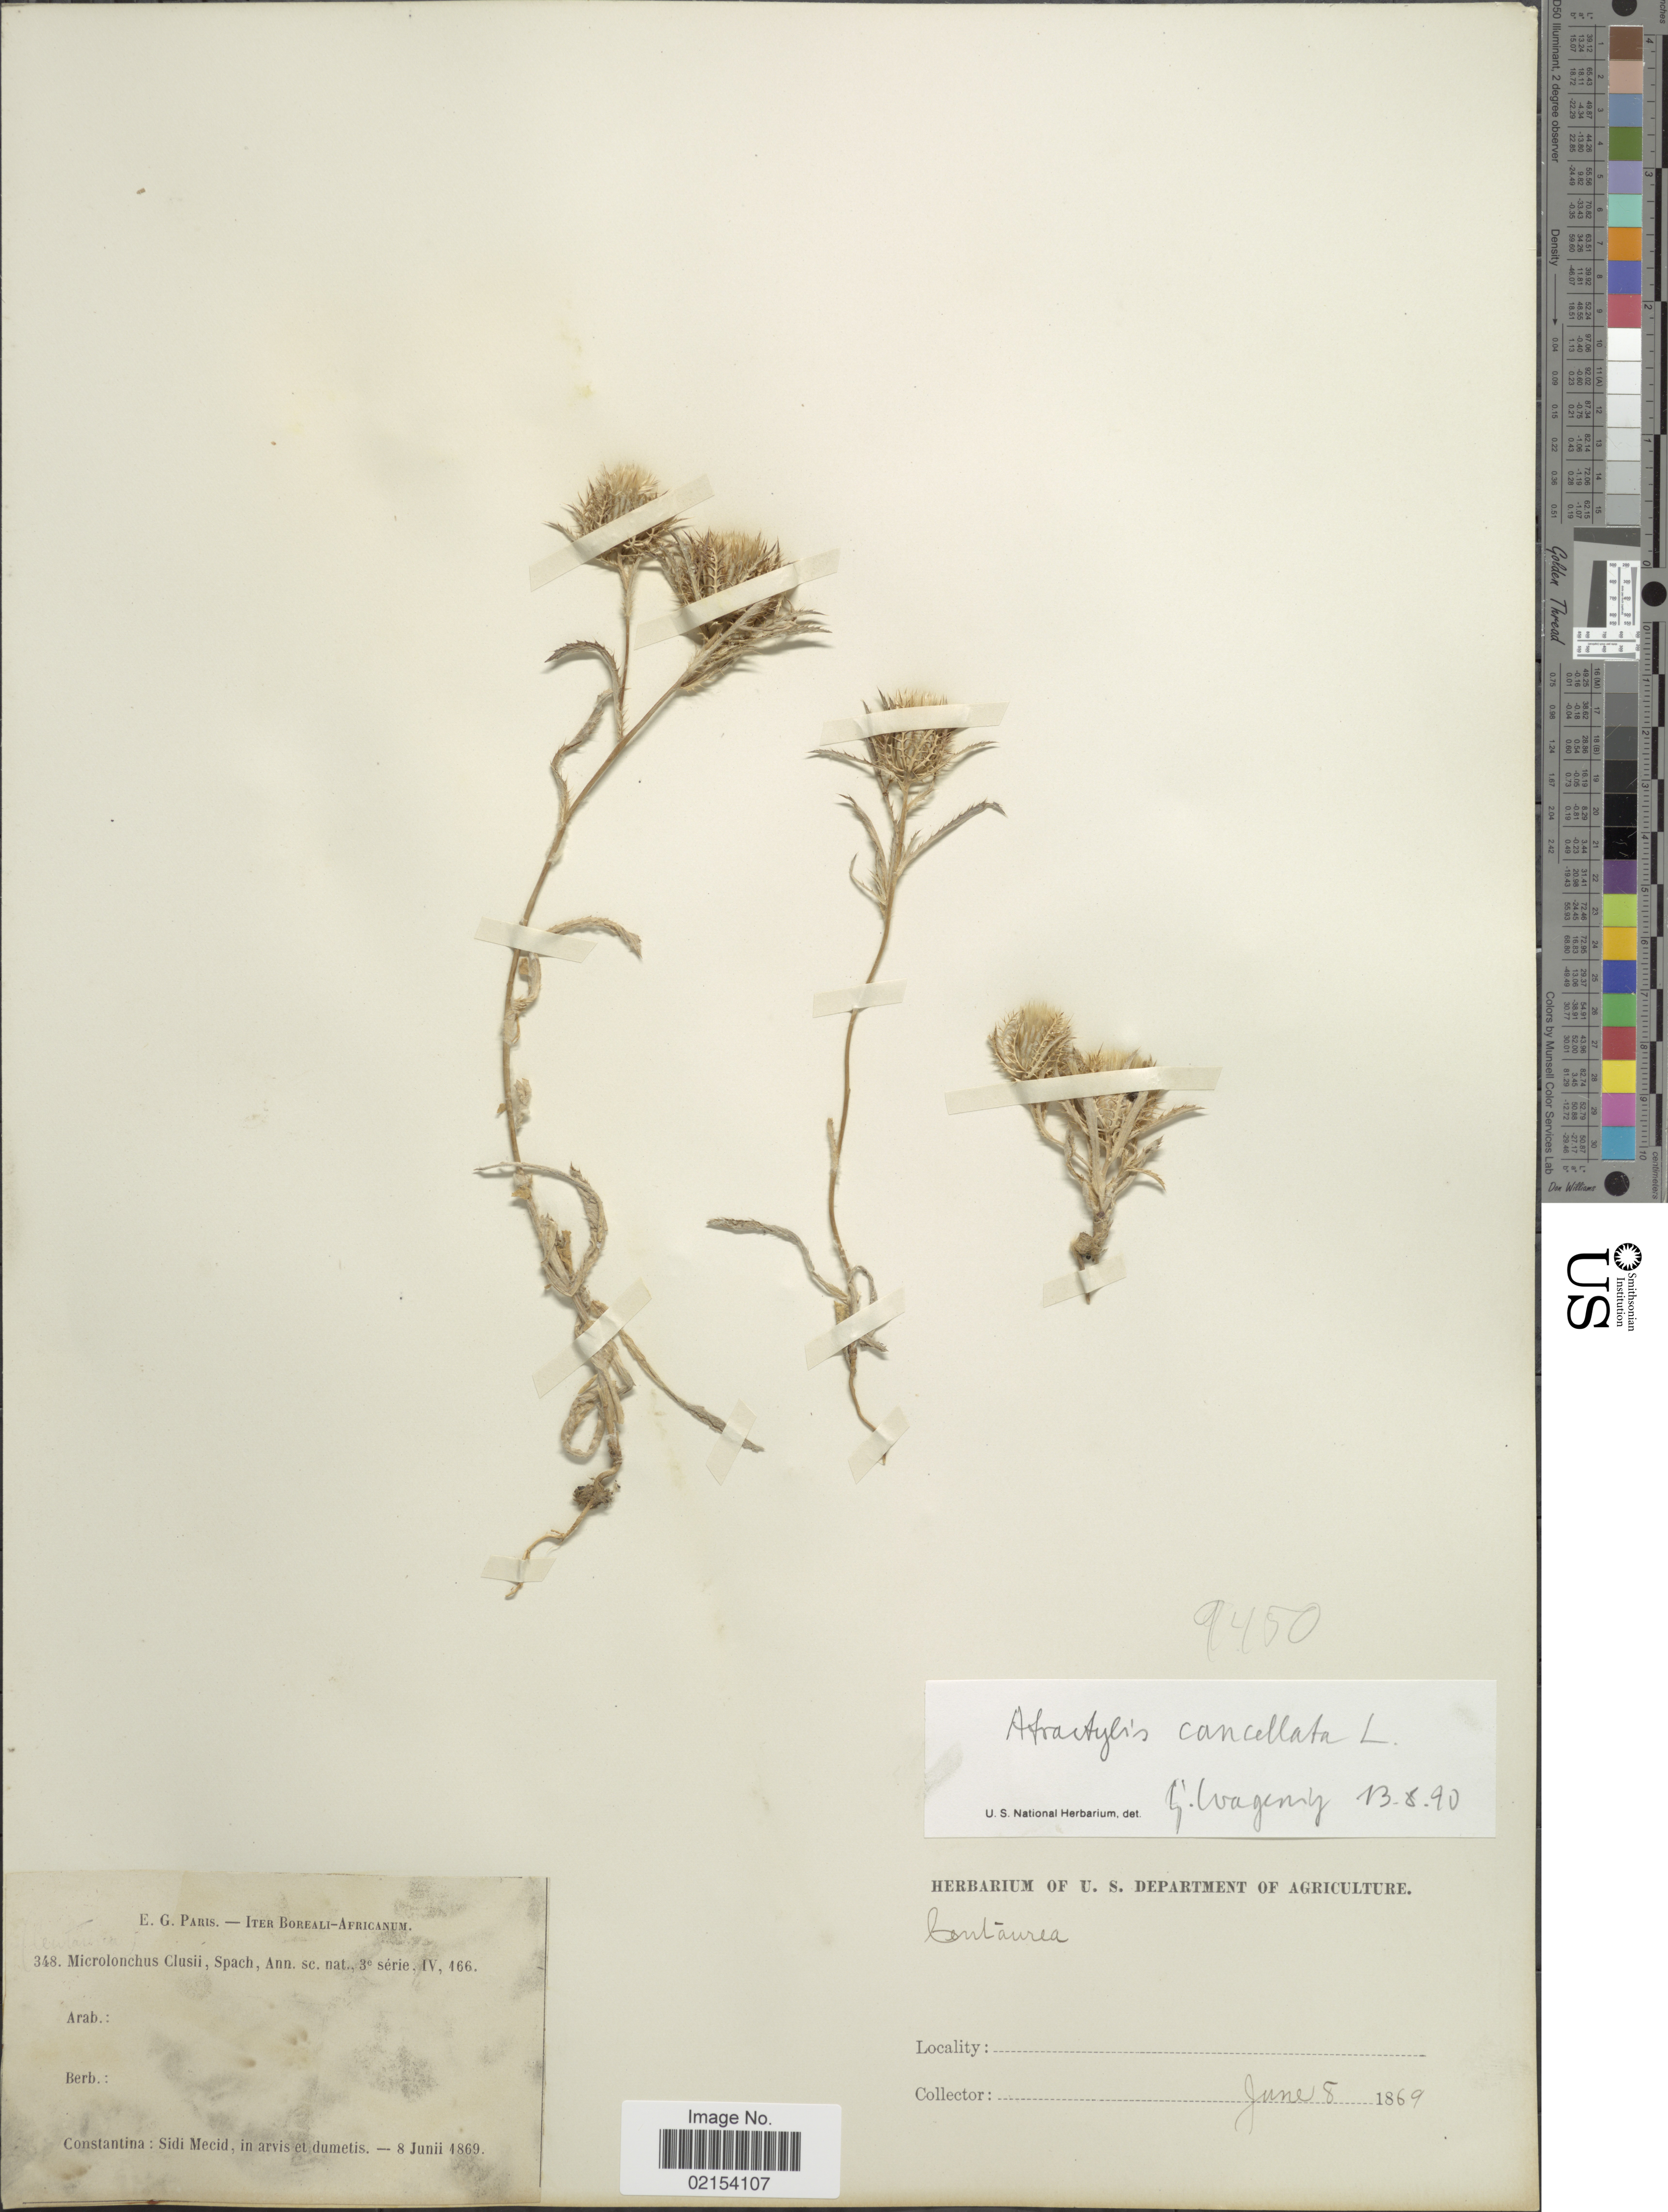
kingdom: Plantae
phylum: Tracheophyta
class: Magnoliopsida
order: Asterales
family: Asteraceae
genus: Atractylis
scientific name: Atractylis cancellata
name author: L.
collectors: Paris, E.G.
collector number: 348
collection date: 1869-06-08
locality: Sidi Mecid. Cobstantina